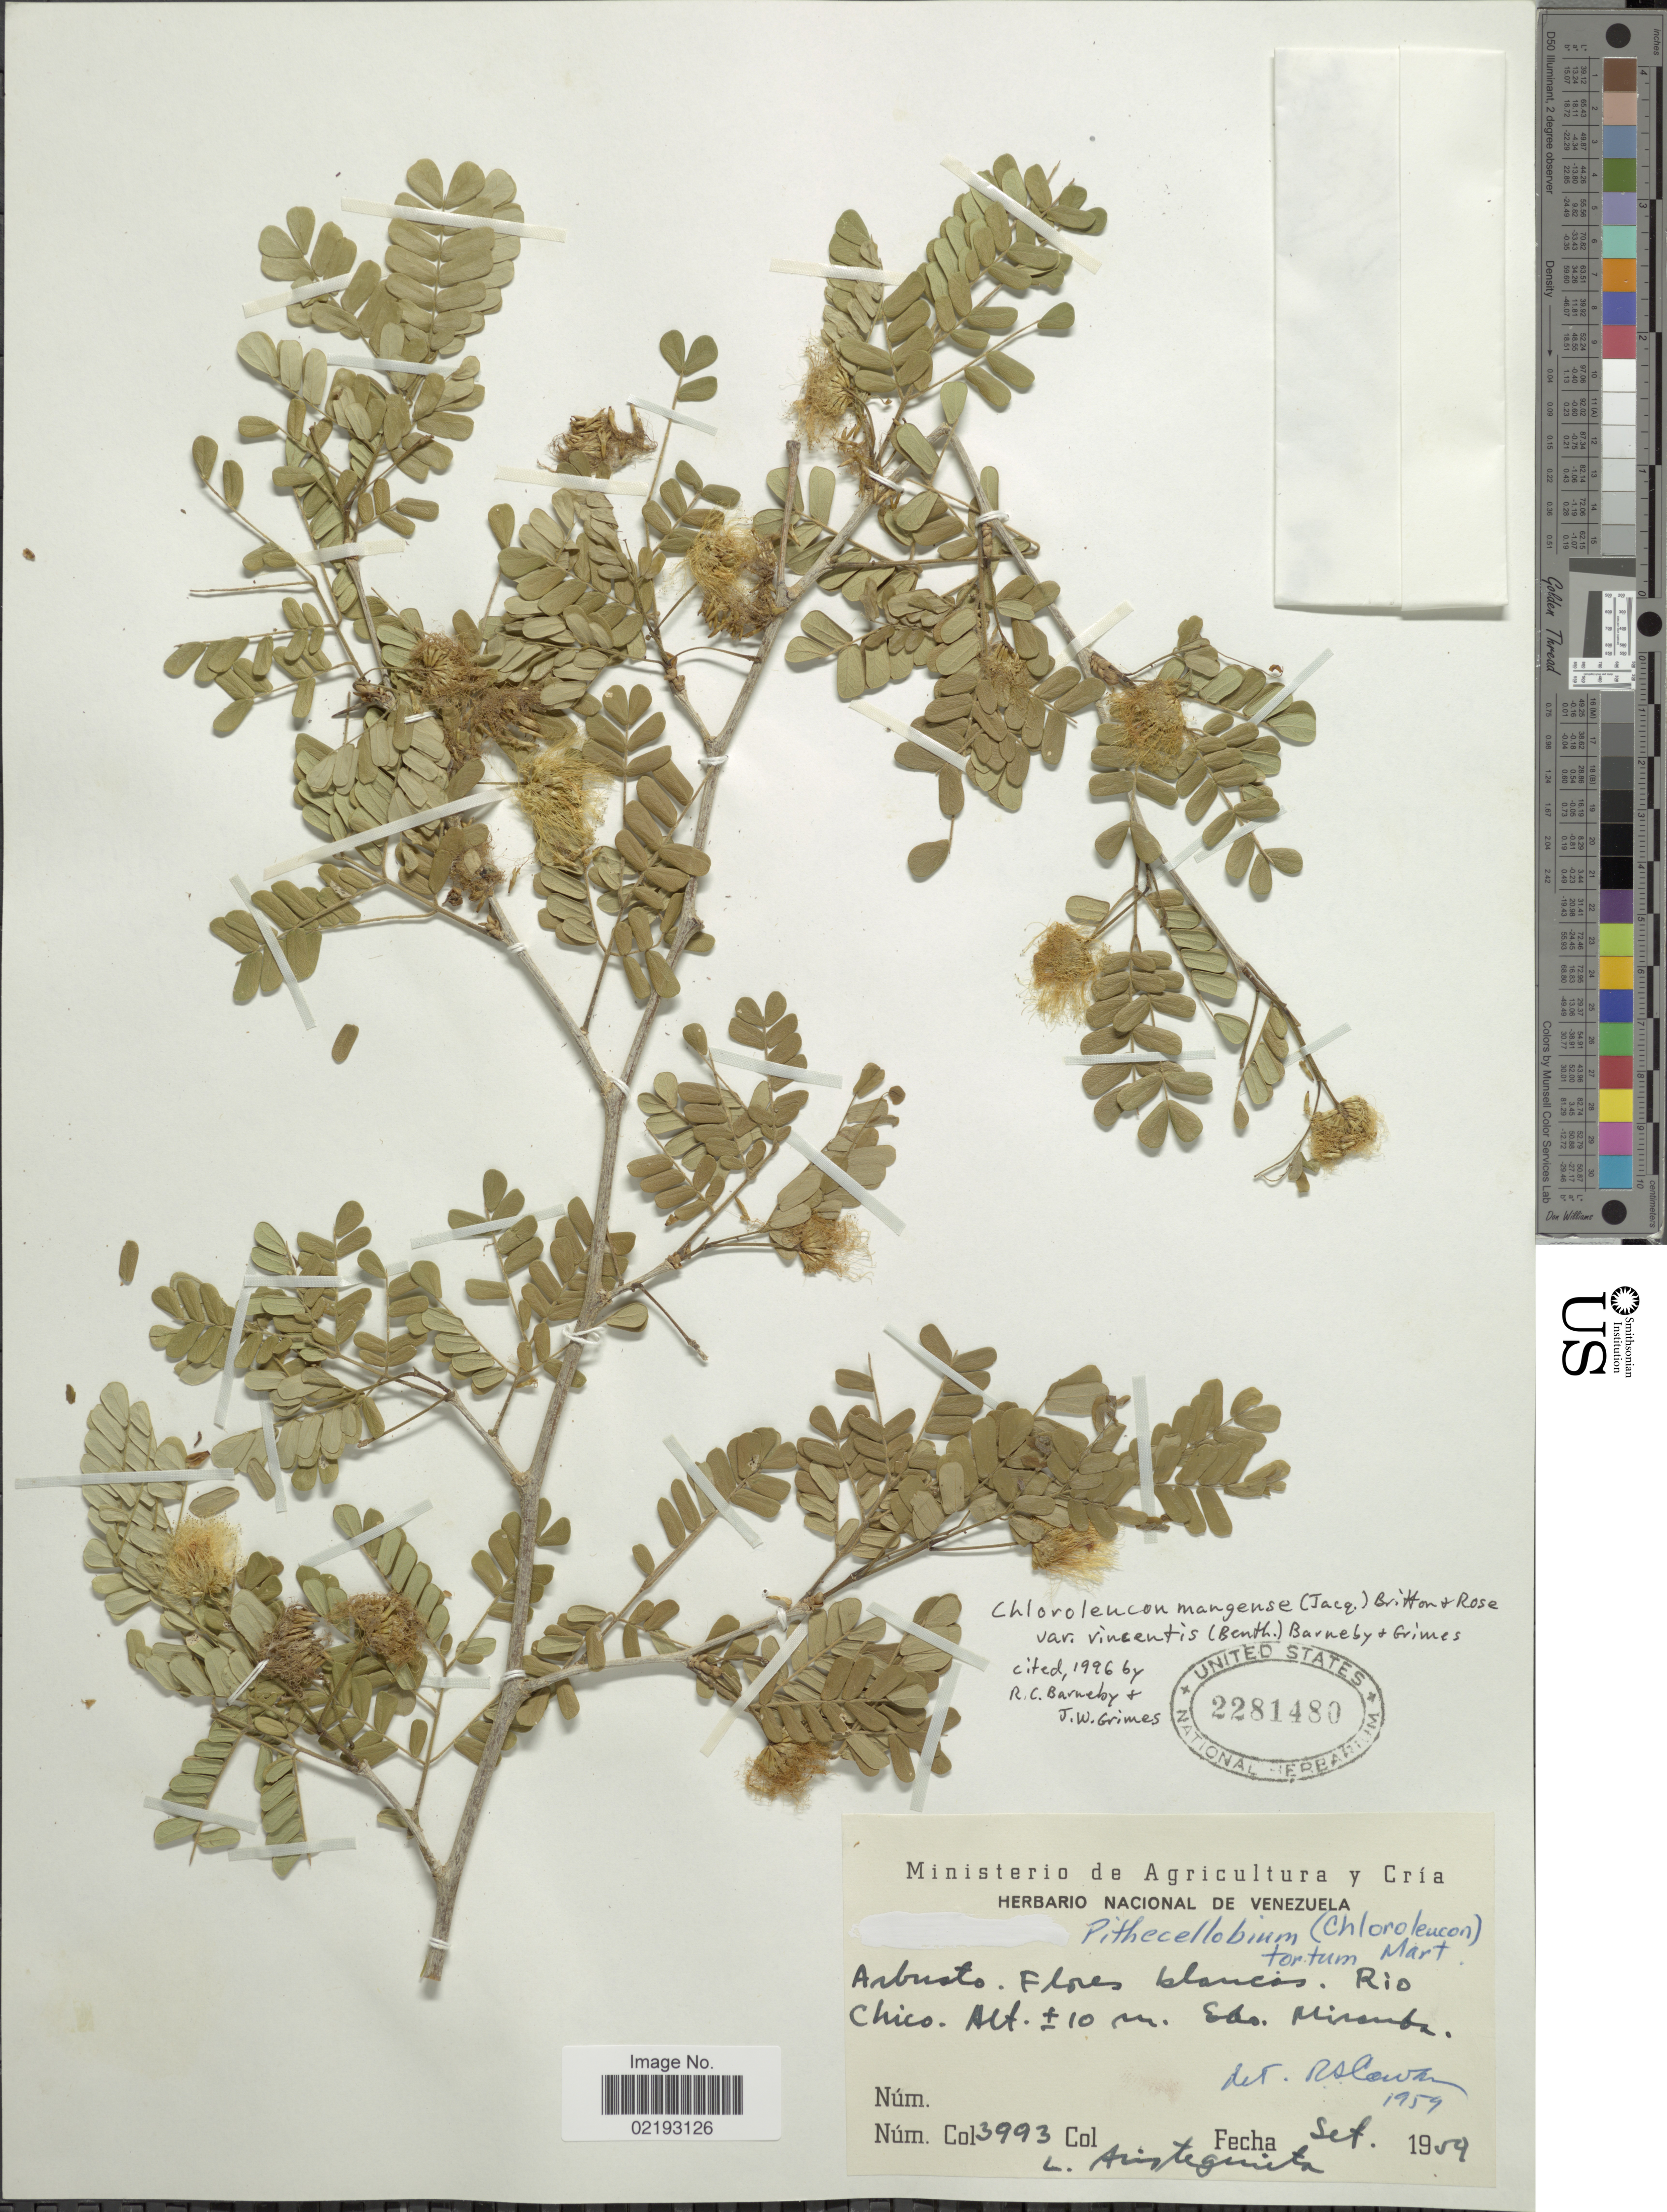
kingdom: Plantae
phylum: Tracheophyta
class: Magnoliopsida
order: Fabales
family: Fabaceae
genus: Chloroleucon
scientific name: Chloroleucon mangense var. vincentis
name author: (Benth.) Barneby & J.W. Grimes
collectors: L. Aristeguieta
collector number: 3993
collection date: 1959-09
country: Venezuela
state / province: Miranda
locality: Rio Chico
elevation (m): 10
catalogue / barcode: US 2281480